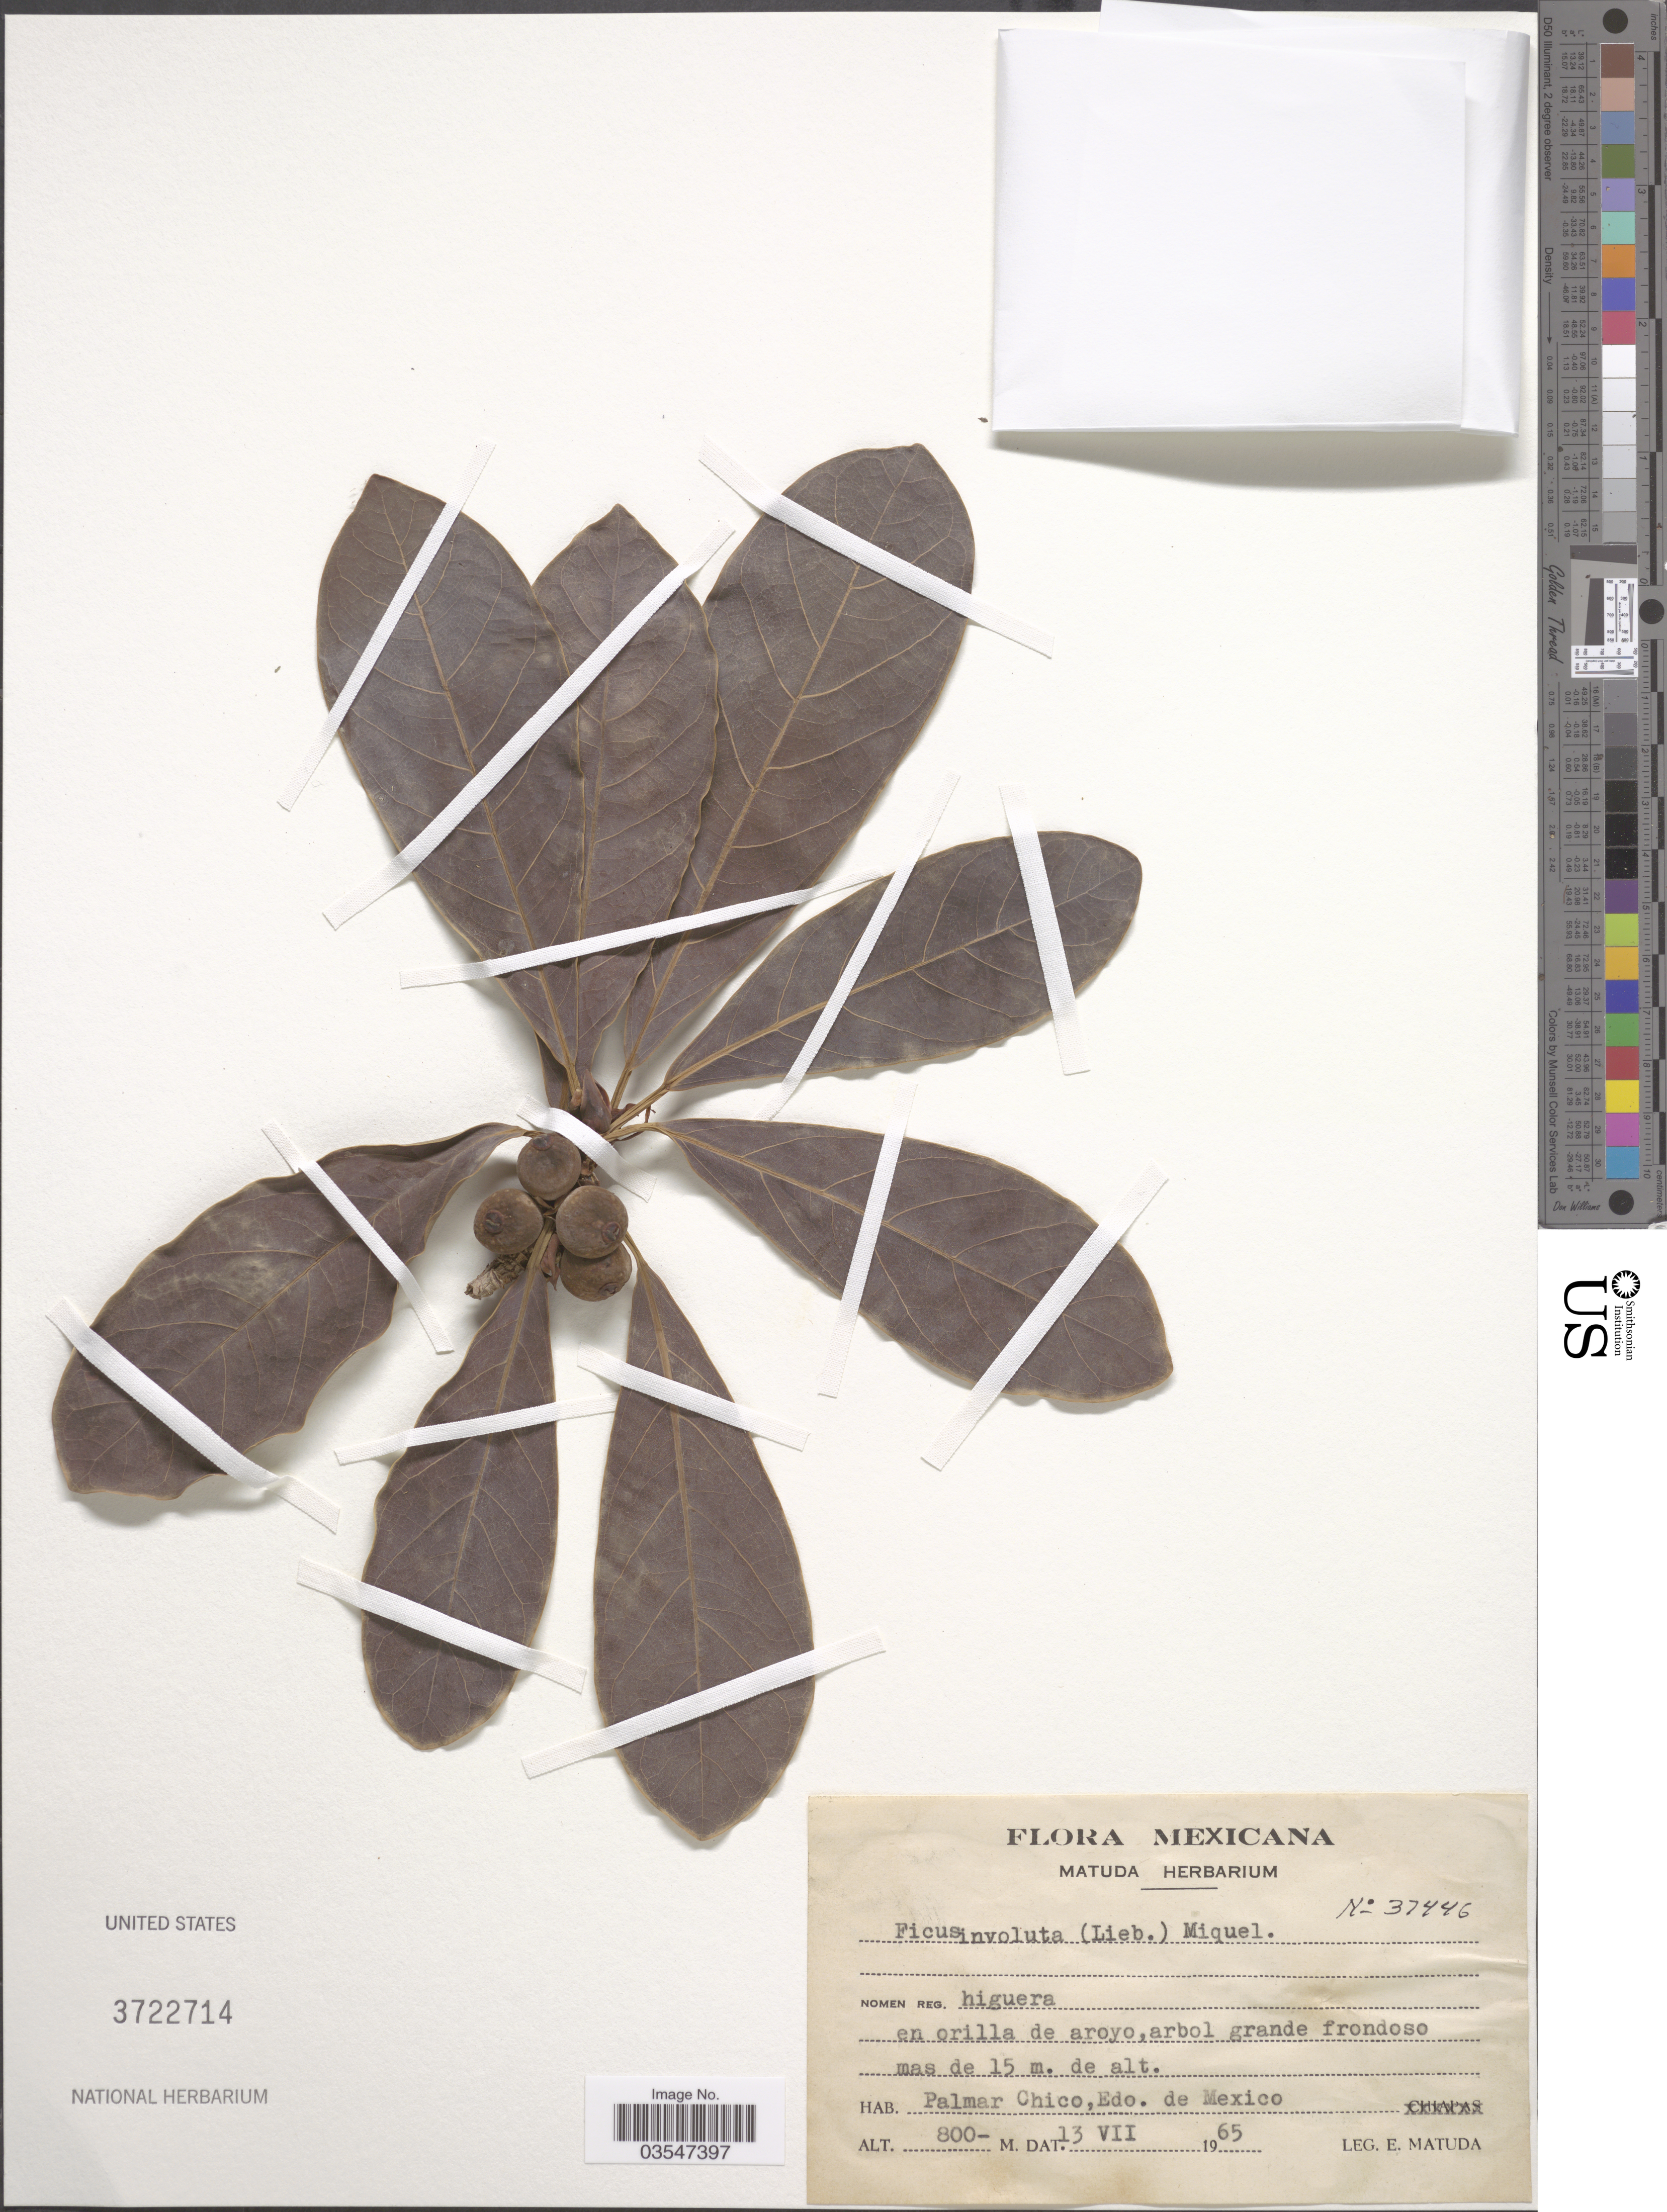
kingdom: Plantae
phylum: Tracheophyta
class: Magnoliopsida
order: Rosales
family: Moraceae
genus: Ficus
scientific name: Ficus involuta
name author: (Liebm.) Miq.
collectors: E. Matuda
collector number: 37446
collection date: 1965-07-13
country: Mexico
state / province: México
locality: Palmar Chico, Edo. de Mexico.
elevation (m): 800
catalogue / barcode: US 3722714